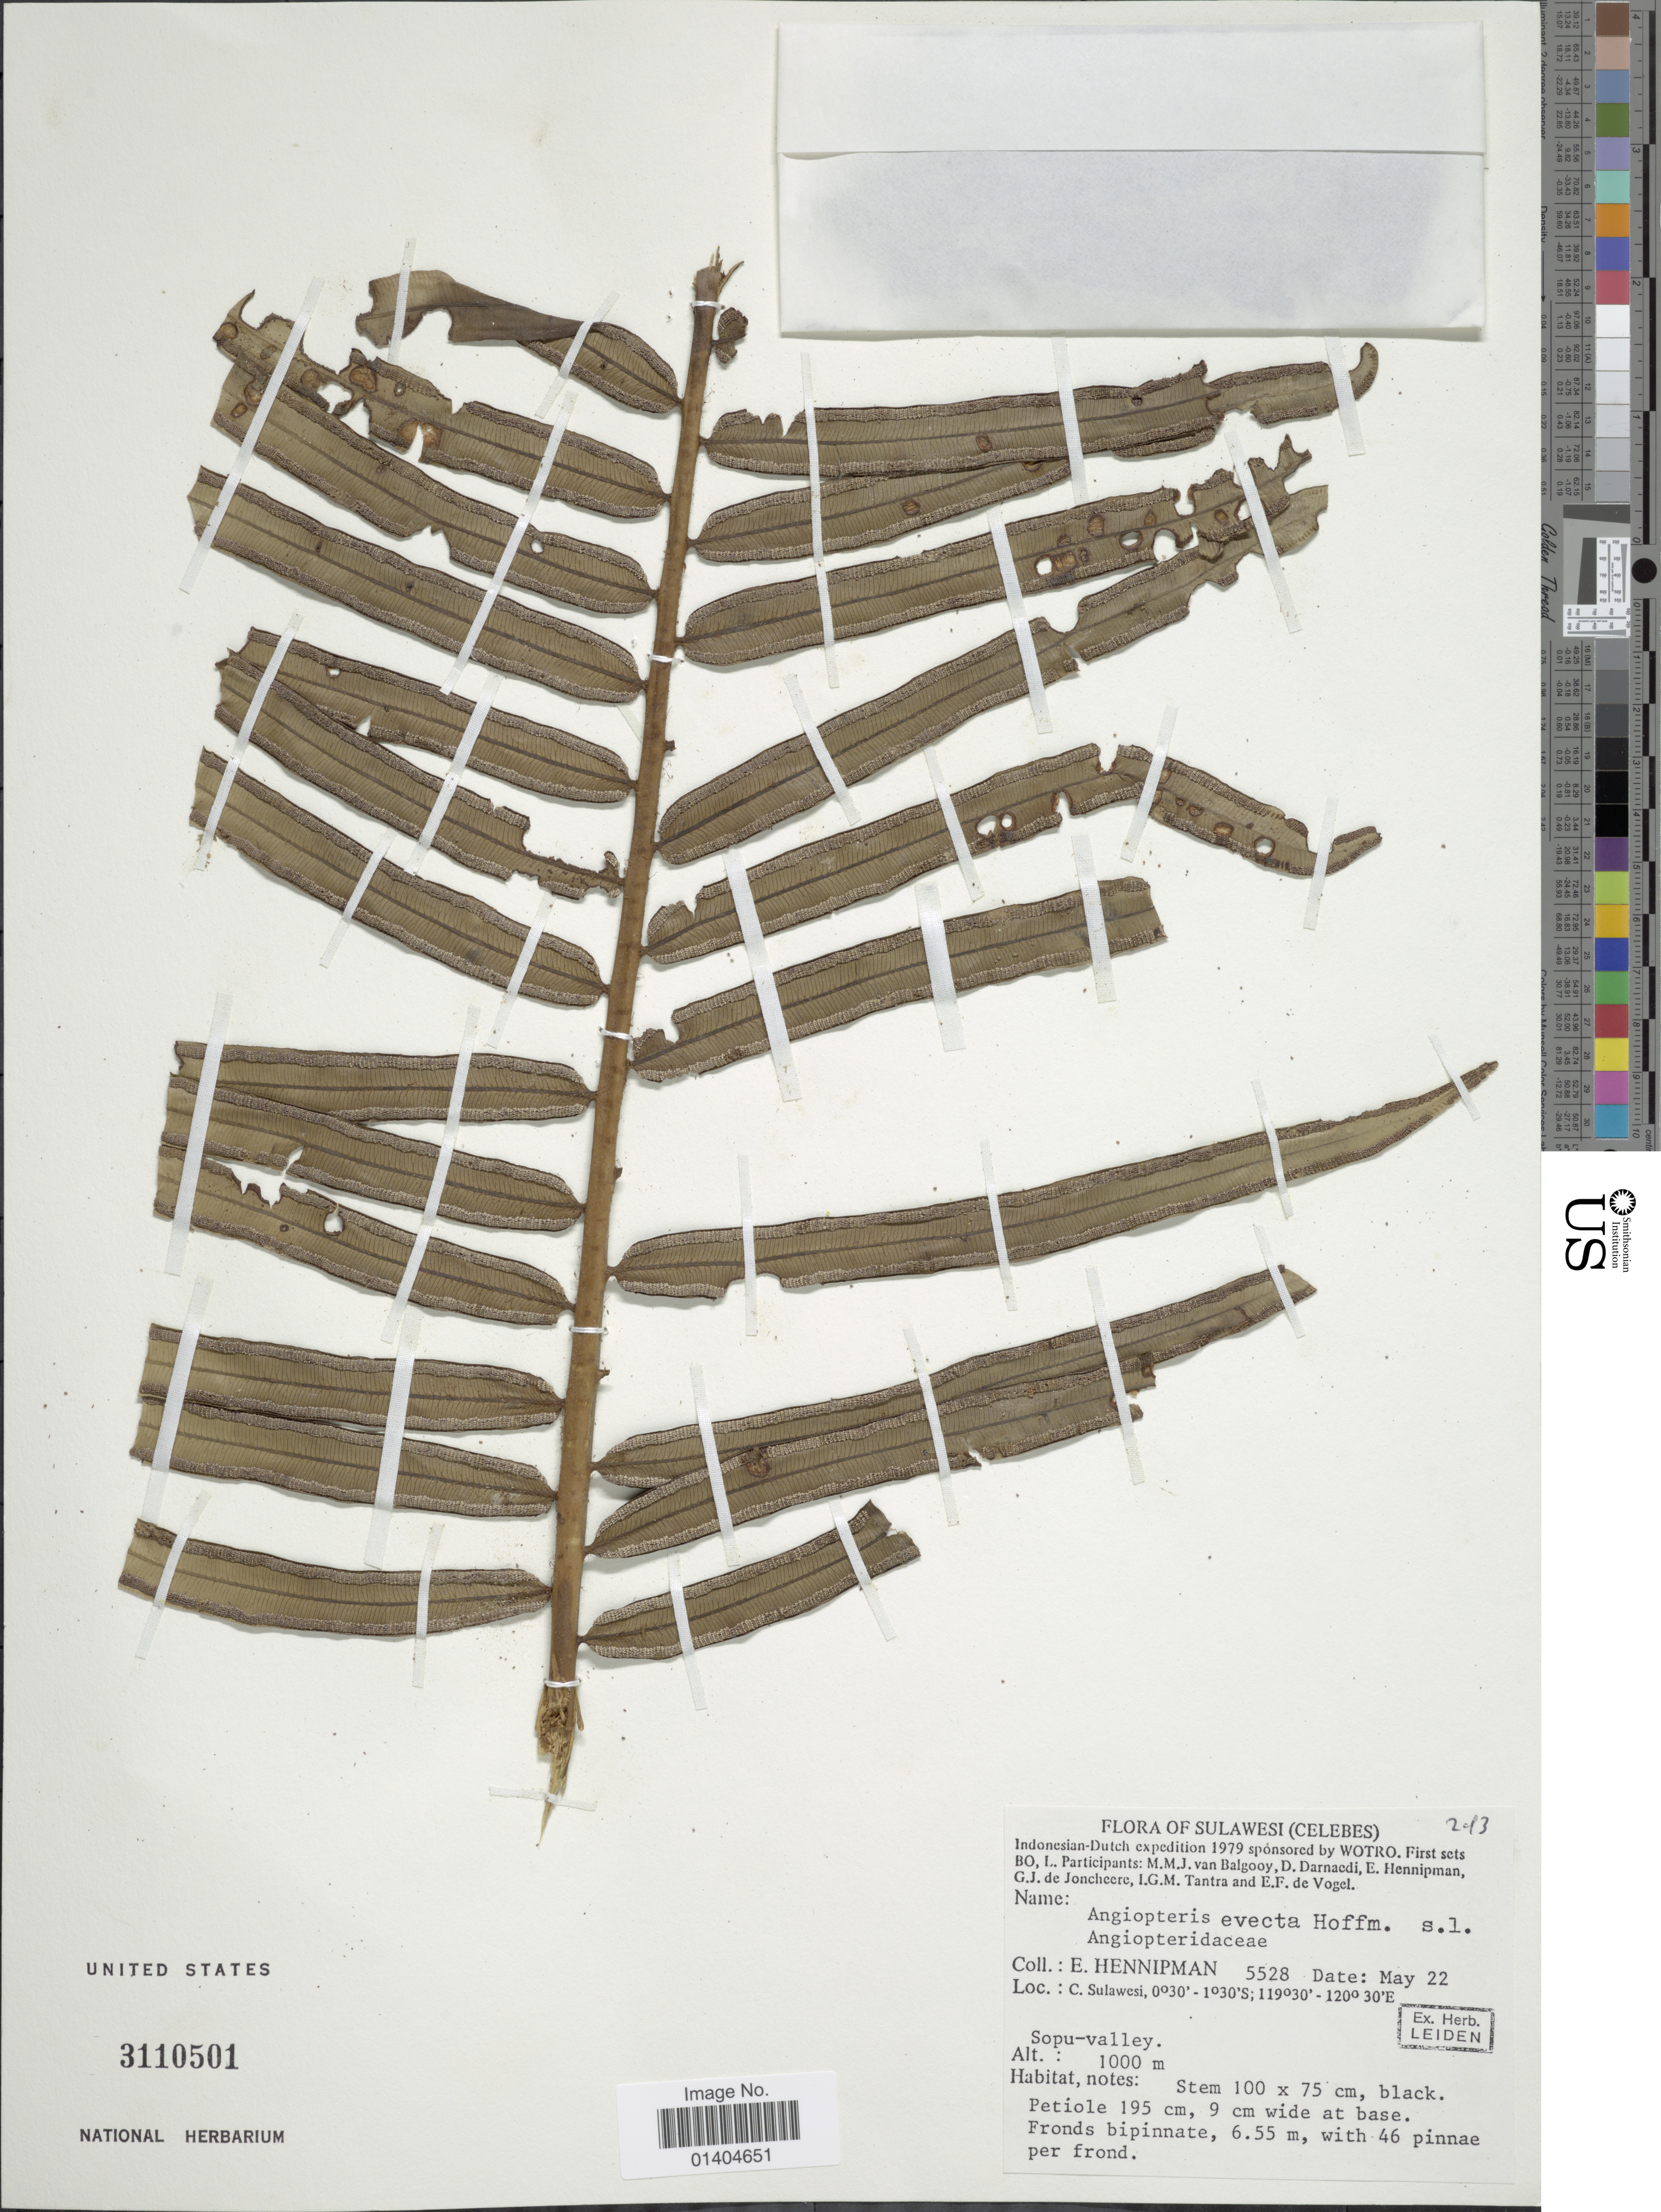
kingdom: Plantae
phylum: Tracheophyta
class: Polypodiopsida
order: Marattiales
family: Marattiaceae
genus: Angiopteris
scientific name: Angiopteris evecta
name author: (G. Forst.) Hoffm.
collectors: E. Hennipman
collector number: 5528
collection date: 1979-05-22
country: Indonesia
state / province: Sulawesi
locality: C. Celebes. Sopu-valley.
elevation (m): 1000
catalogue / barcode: US 3110501